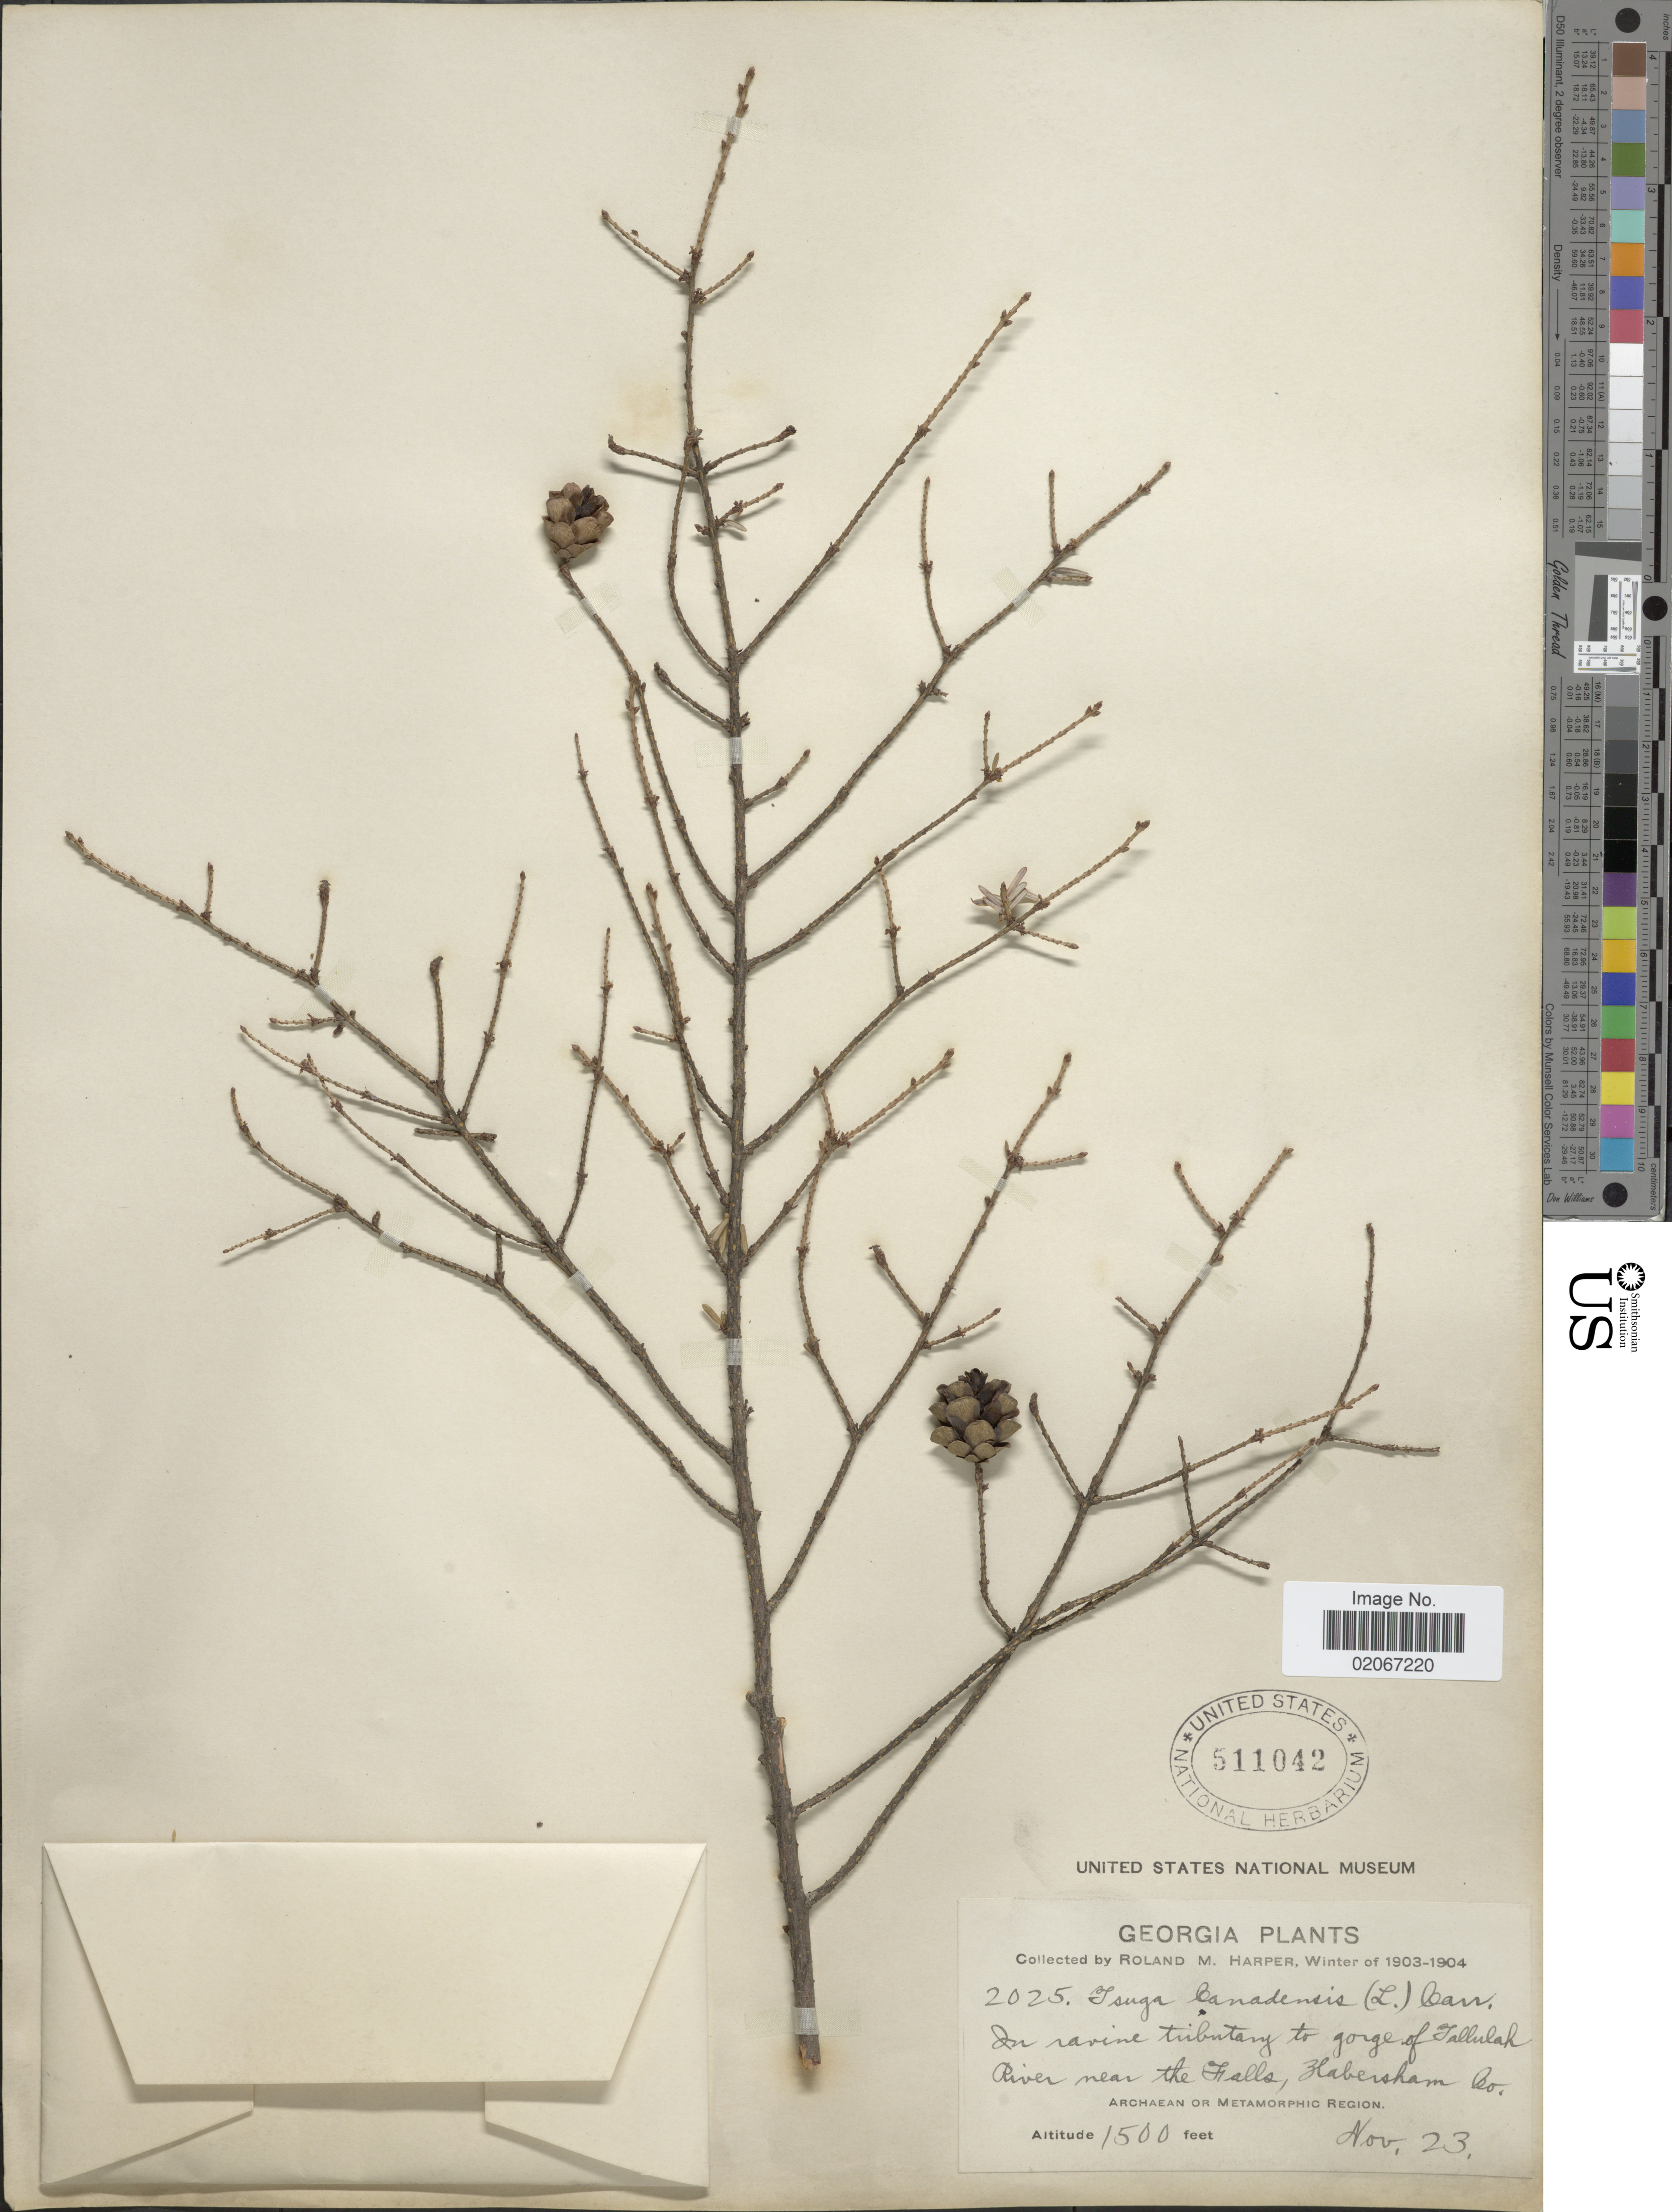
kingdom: Plantae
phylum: Tracheophyta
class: Pinopsida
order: Pinales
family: Pinaceae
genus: Tsuga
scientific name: Tsuga canadensis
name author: (L.) Carrière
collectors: R. M. Harper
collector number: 2025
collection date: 1903-11-23/1904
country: United States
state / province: Georgia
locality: In ravine tributary to gorge of Tallulah River near the Falls, Habersham Co.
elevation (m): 457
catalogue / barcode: US 511042